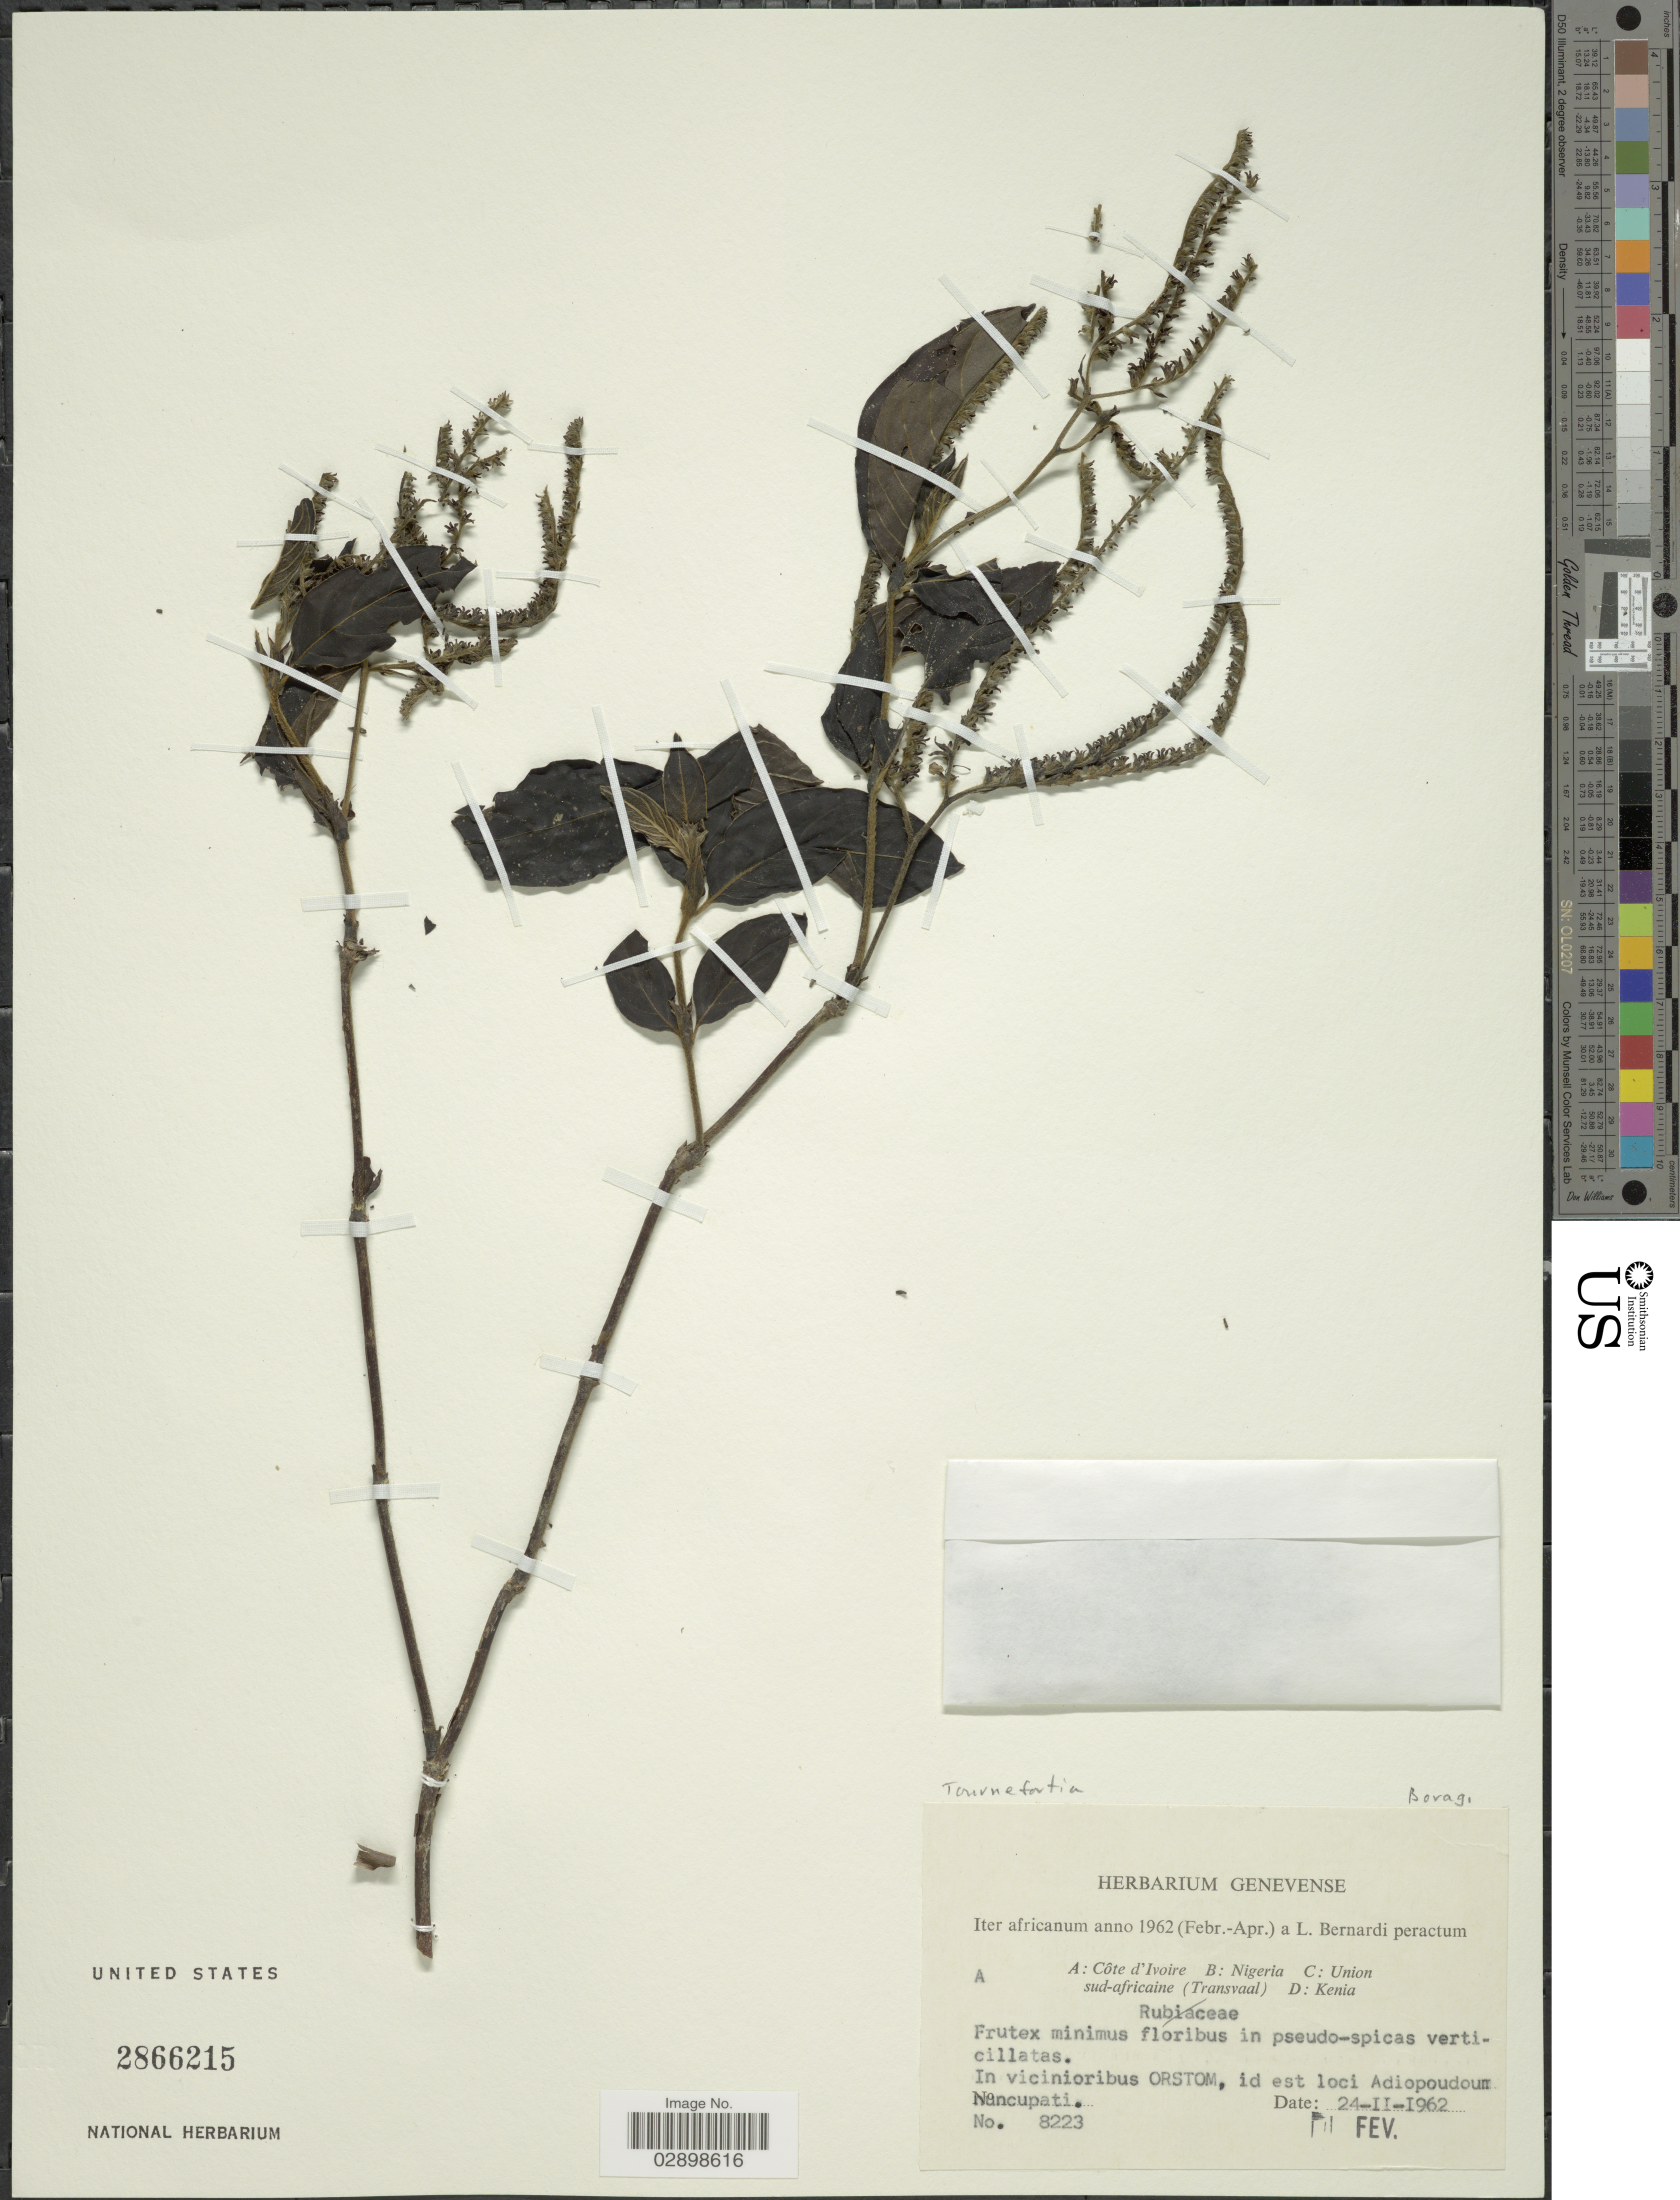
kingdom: Plantae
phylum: Tracheophyta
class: Magnoliopsida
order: Boraginales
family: Heliotropiaceae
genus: Tournefortia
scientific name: Tournefortia sp.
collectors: L. Bernardi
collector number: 8223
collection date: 1962-02-24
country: Ivory Coast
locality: In vicinioribus Orstom, id est loci Adiopoudoum Nancupati.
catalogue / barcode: US 2866215